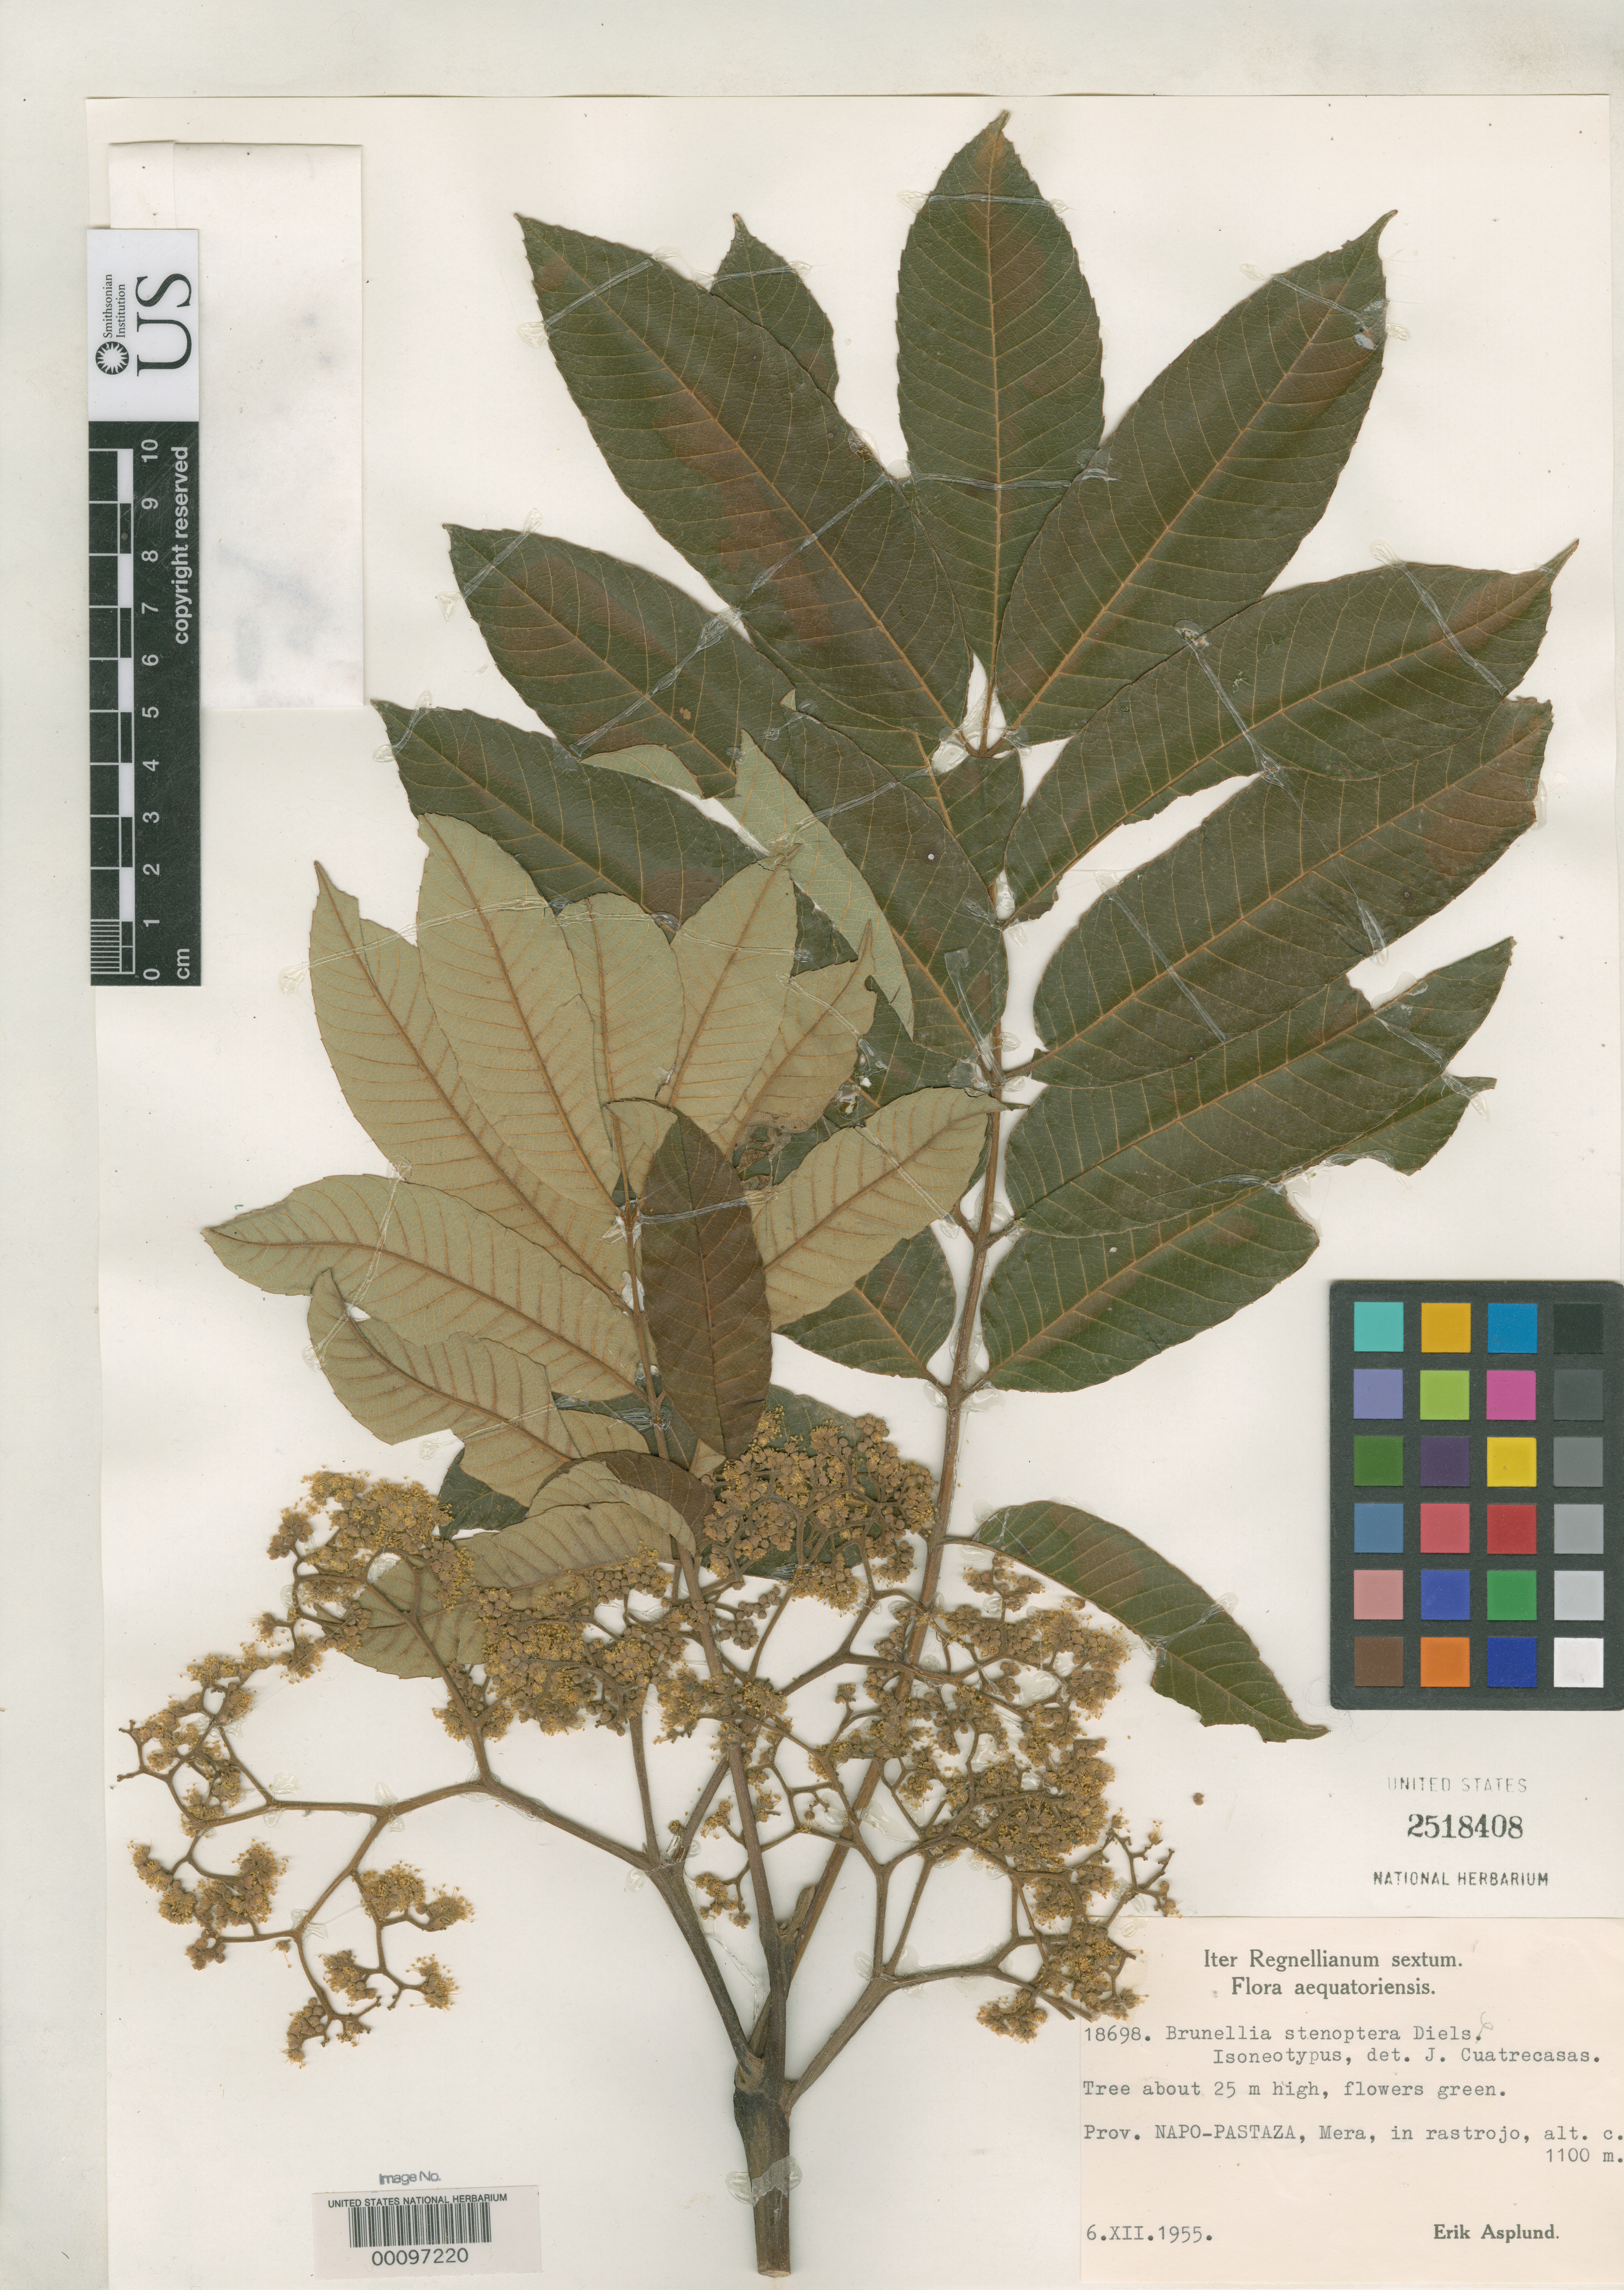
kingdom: Plantae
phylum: Tracheophyta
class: Magnoliopsida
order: Oxalidales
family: Brunelliaceae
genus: Brunellia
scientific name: Brunellia stenoptera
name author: Diels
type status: Isoneotype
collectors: E. Asplund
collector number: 18698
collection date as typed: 06 Dec 1955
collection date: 1955-12-06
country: Ecuador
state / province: Napo / Pastaza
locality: Mera.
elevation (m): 1110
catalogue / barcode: US 2518408